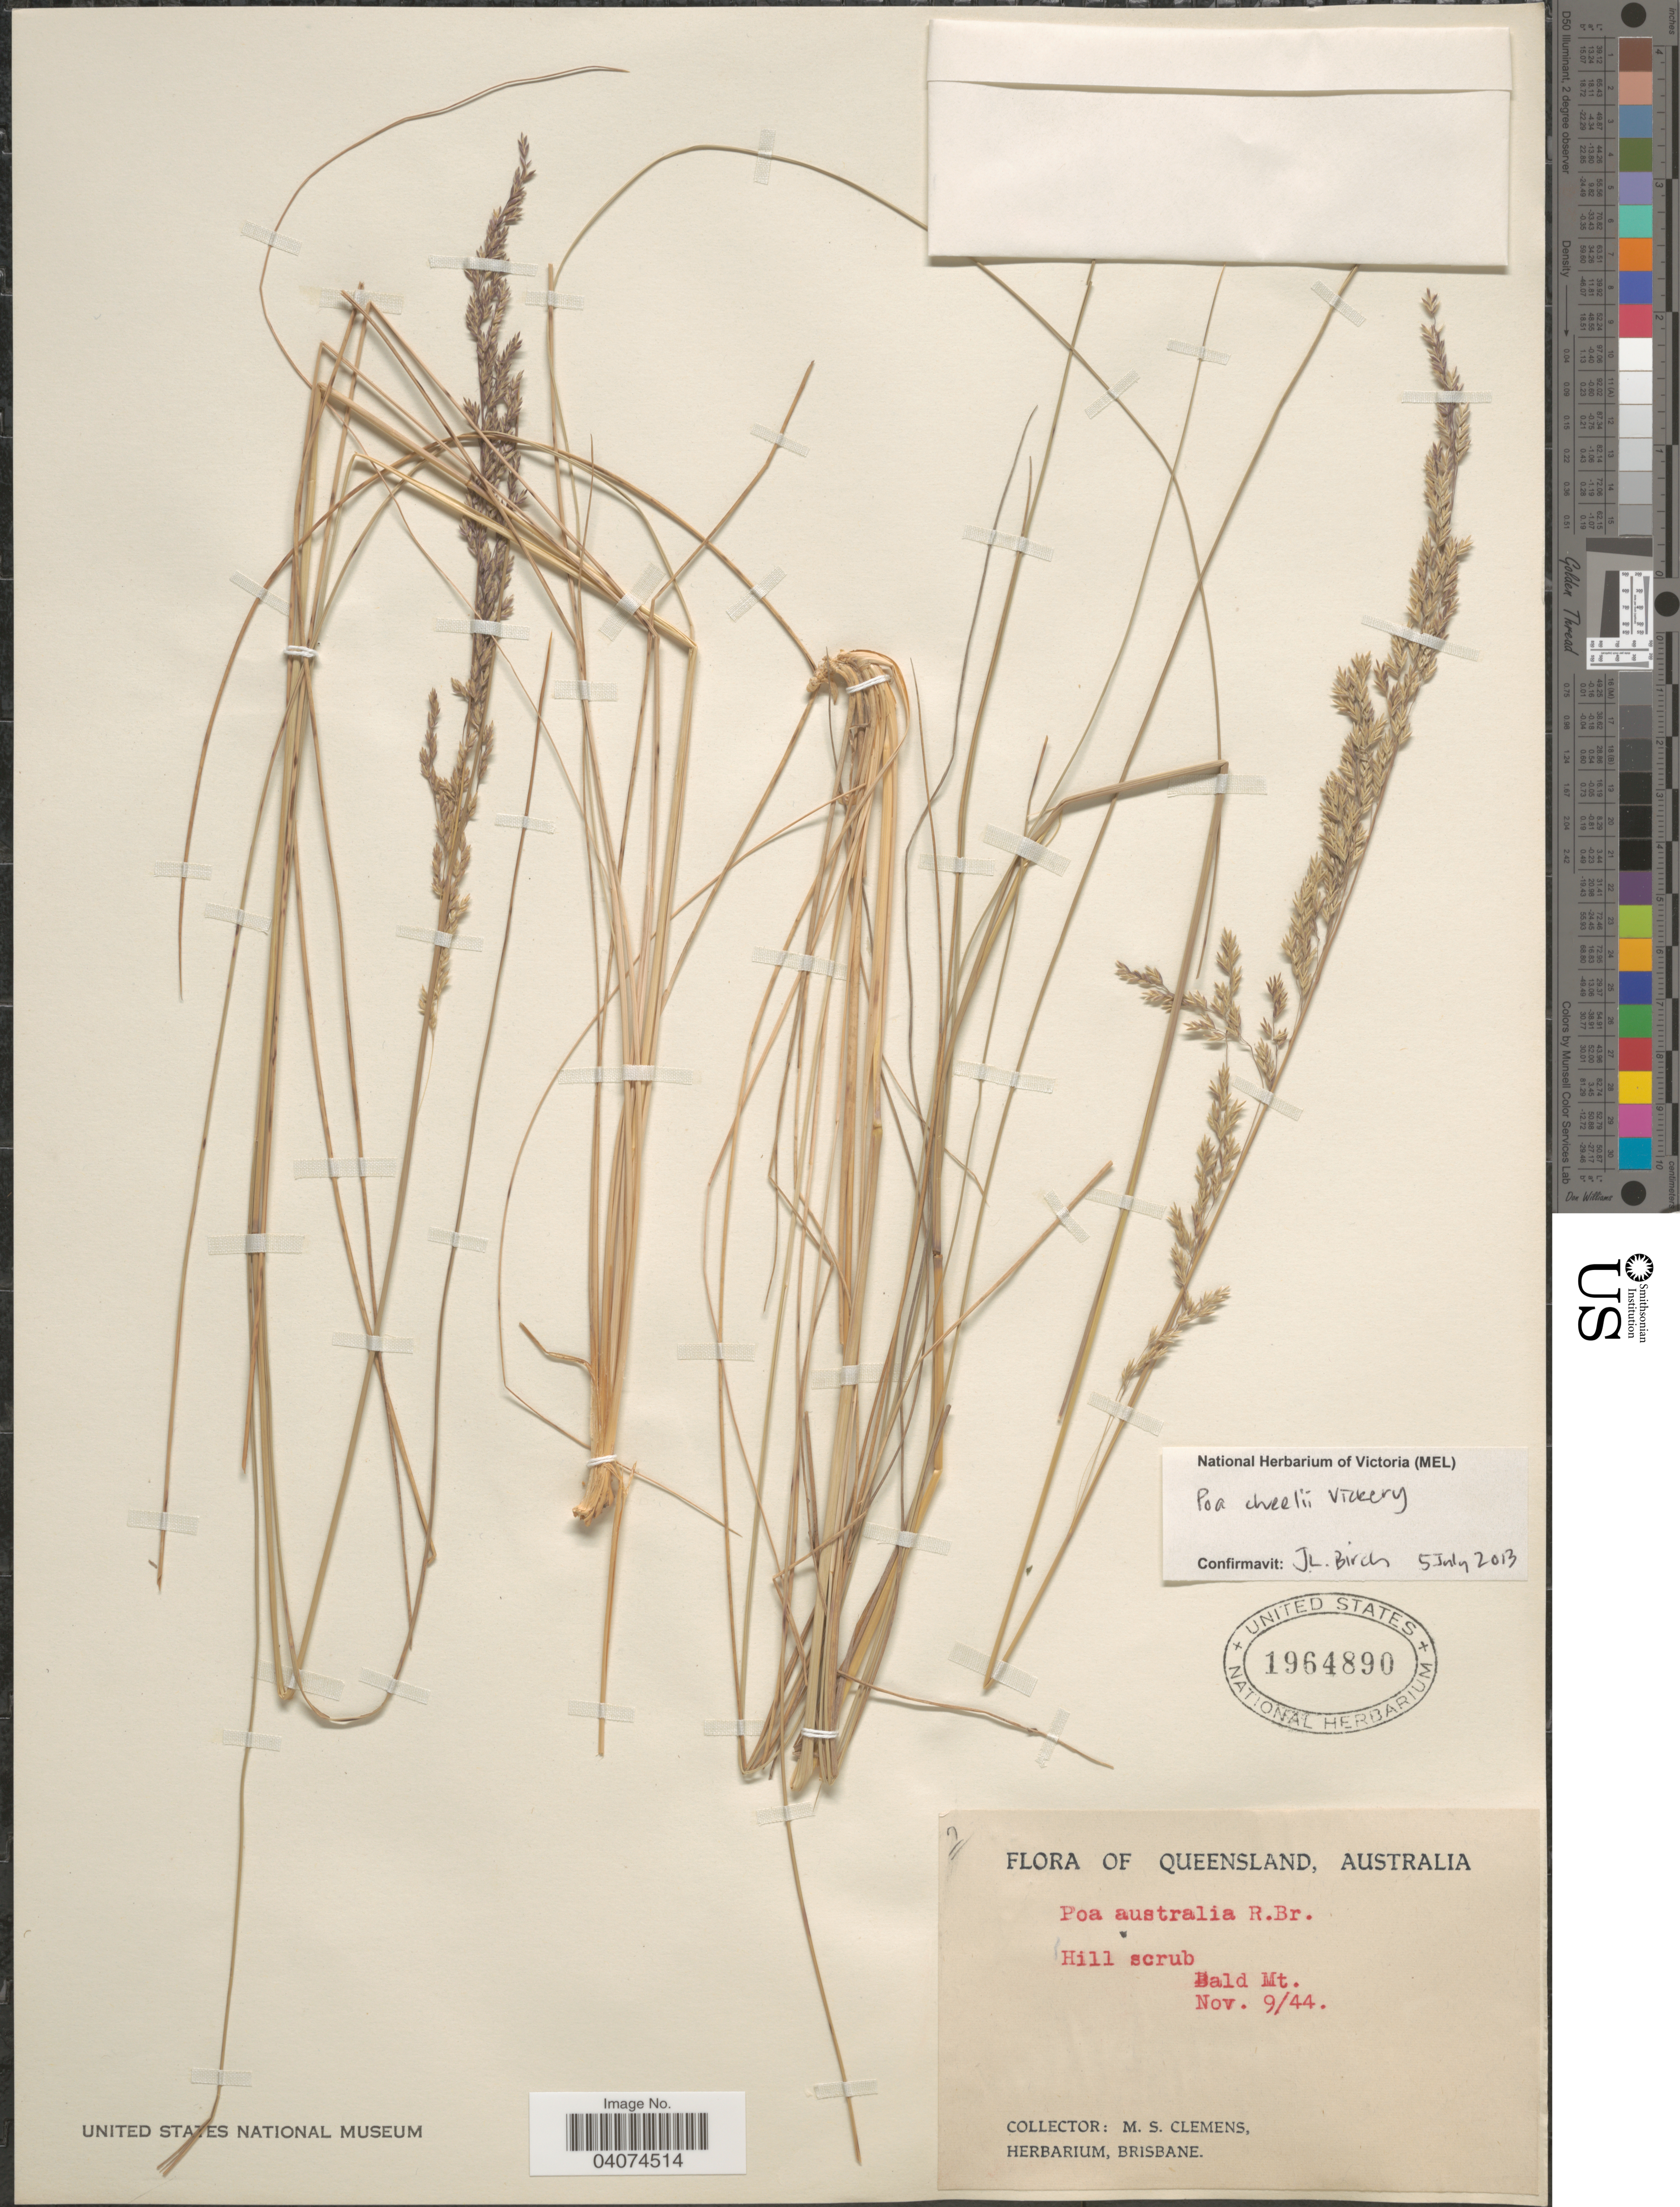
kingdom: Plantae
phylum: Tracheophyta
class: Liliopsida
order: Poales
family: Poaceae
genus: Poa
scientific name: Poa cheelii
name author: Vickery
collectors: M. S. Clemens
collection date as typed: Transcribed d/m/y: 9/11/44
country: Australia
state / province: Queensland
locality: Hill scrub. Bald Mt.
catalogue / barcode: US 1964890